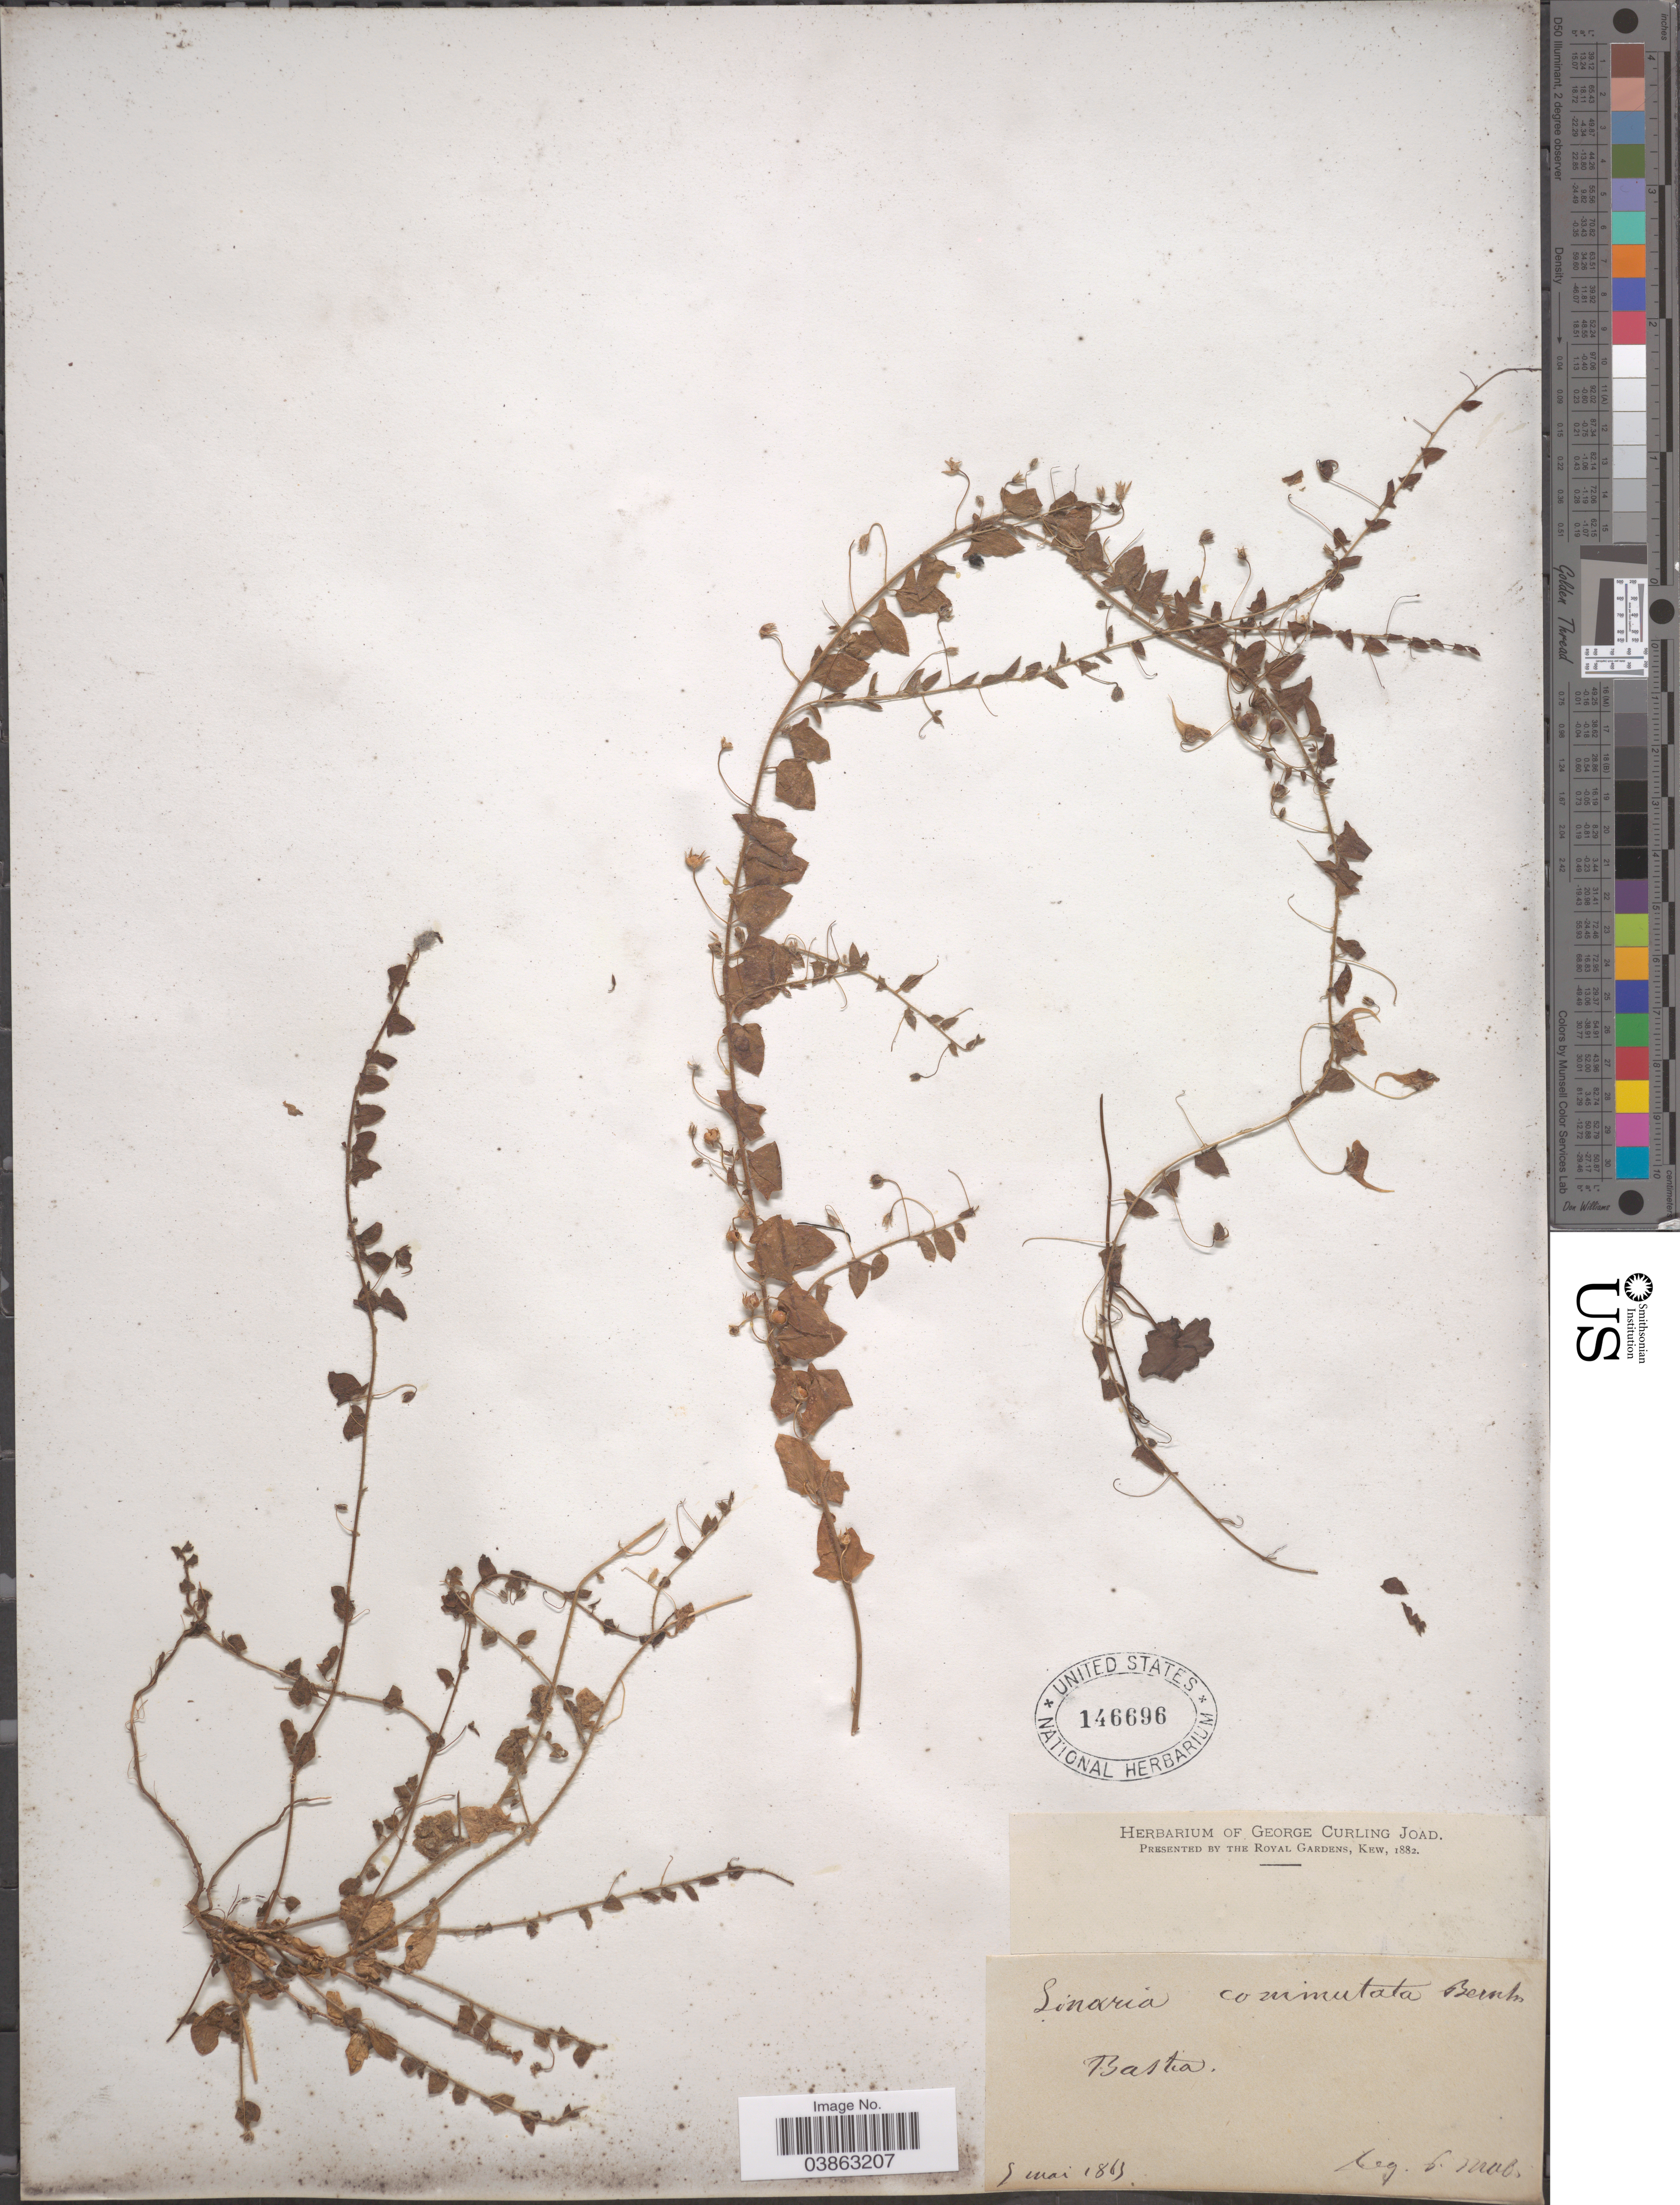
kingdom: Plantae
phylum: Tracheophyta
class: Magnoliopsida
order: Lamiales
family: Plantaginaceae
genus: Linaria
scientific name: Linaria commutata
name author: Bernh. ex Rchb.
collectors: G. Mal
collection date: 1863-05-09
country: France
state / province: Corsica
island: Corse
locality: Bastia.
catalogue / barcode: US 146696